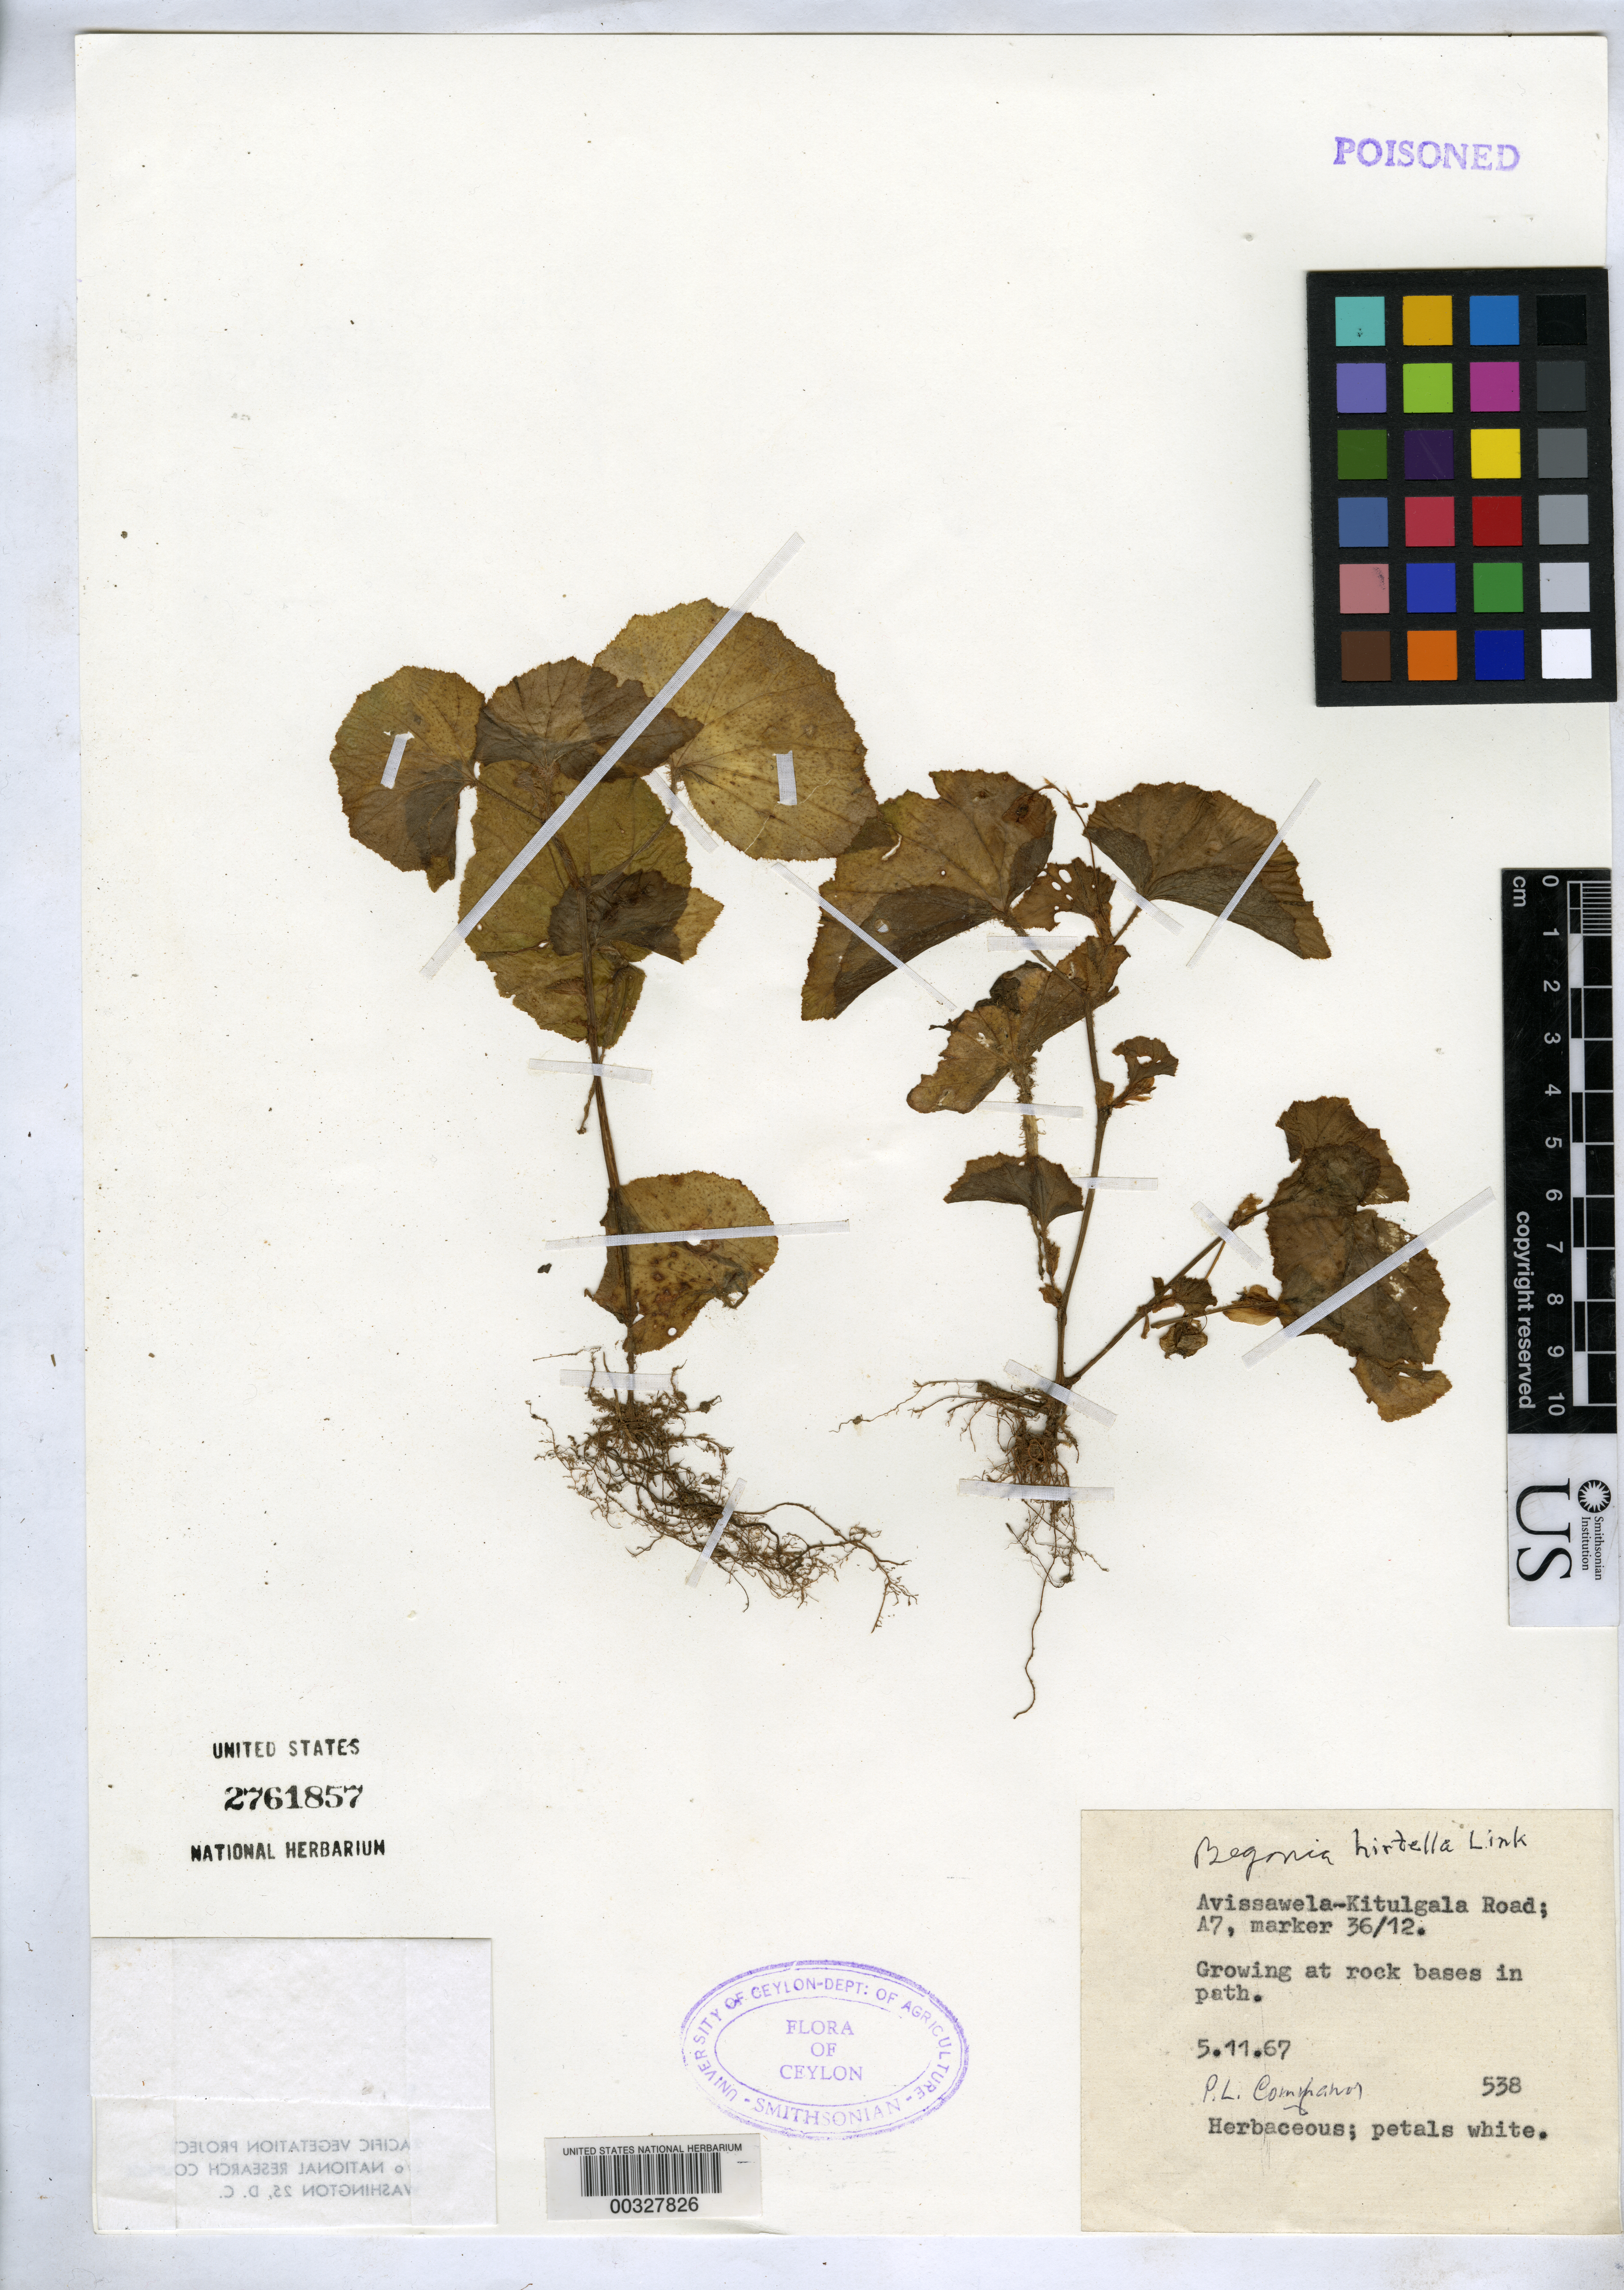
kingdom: Plantae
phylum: Tracheophyta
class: Magnoliopsida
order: Cucurbitales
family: Begoniaceae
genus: Begonia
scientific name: Begonia hirtella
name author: Link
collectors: P. Comanor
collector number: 538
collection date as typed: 05 Nov 1967 or 11 May 1967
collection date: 1967-05-11 or 1967-11-05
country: Sri Lanka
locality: Avissawela-kitulgala road, a7, marker 36/12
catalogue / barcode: US 2761857